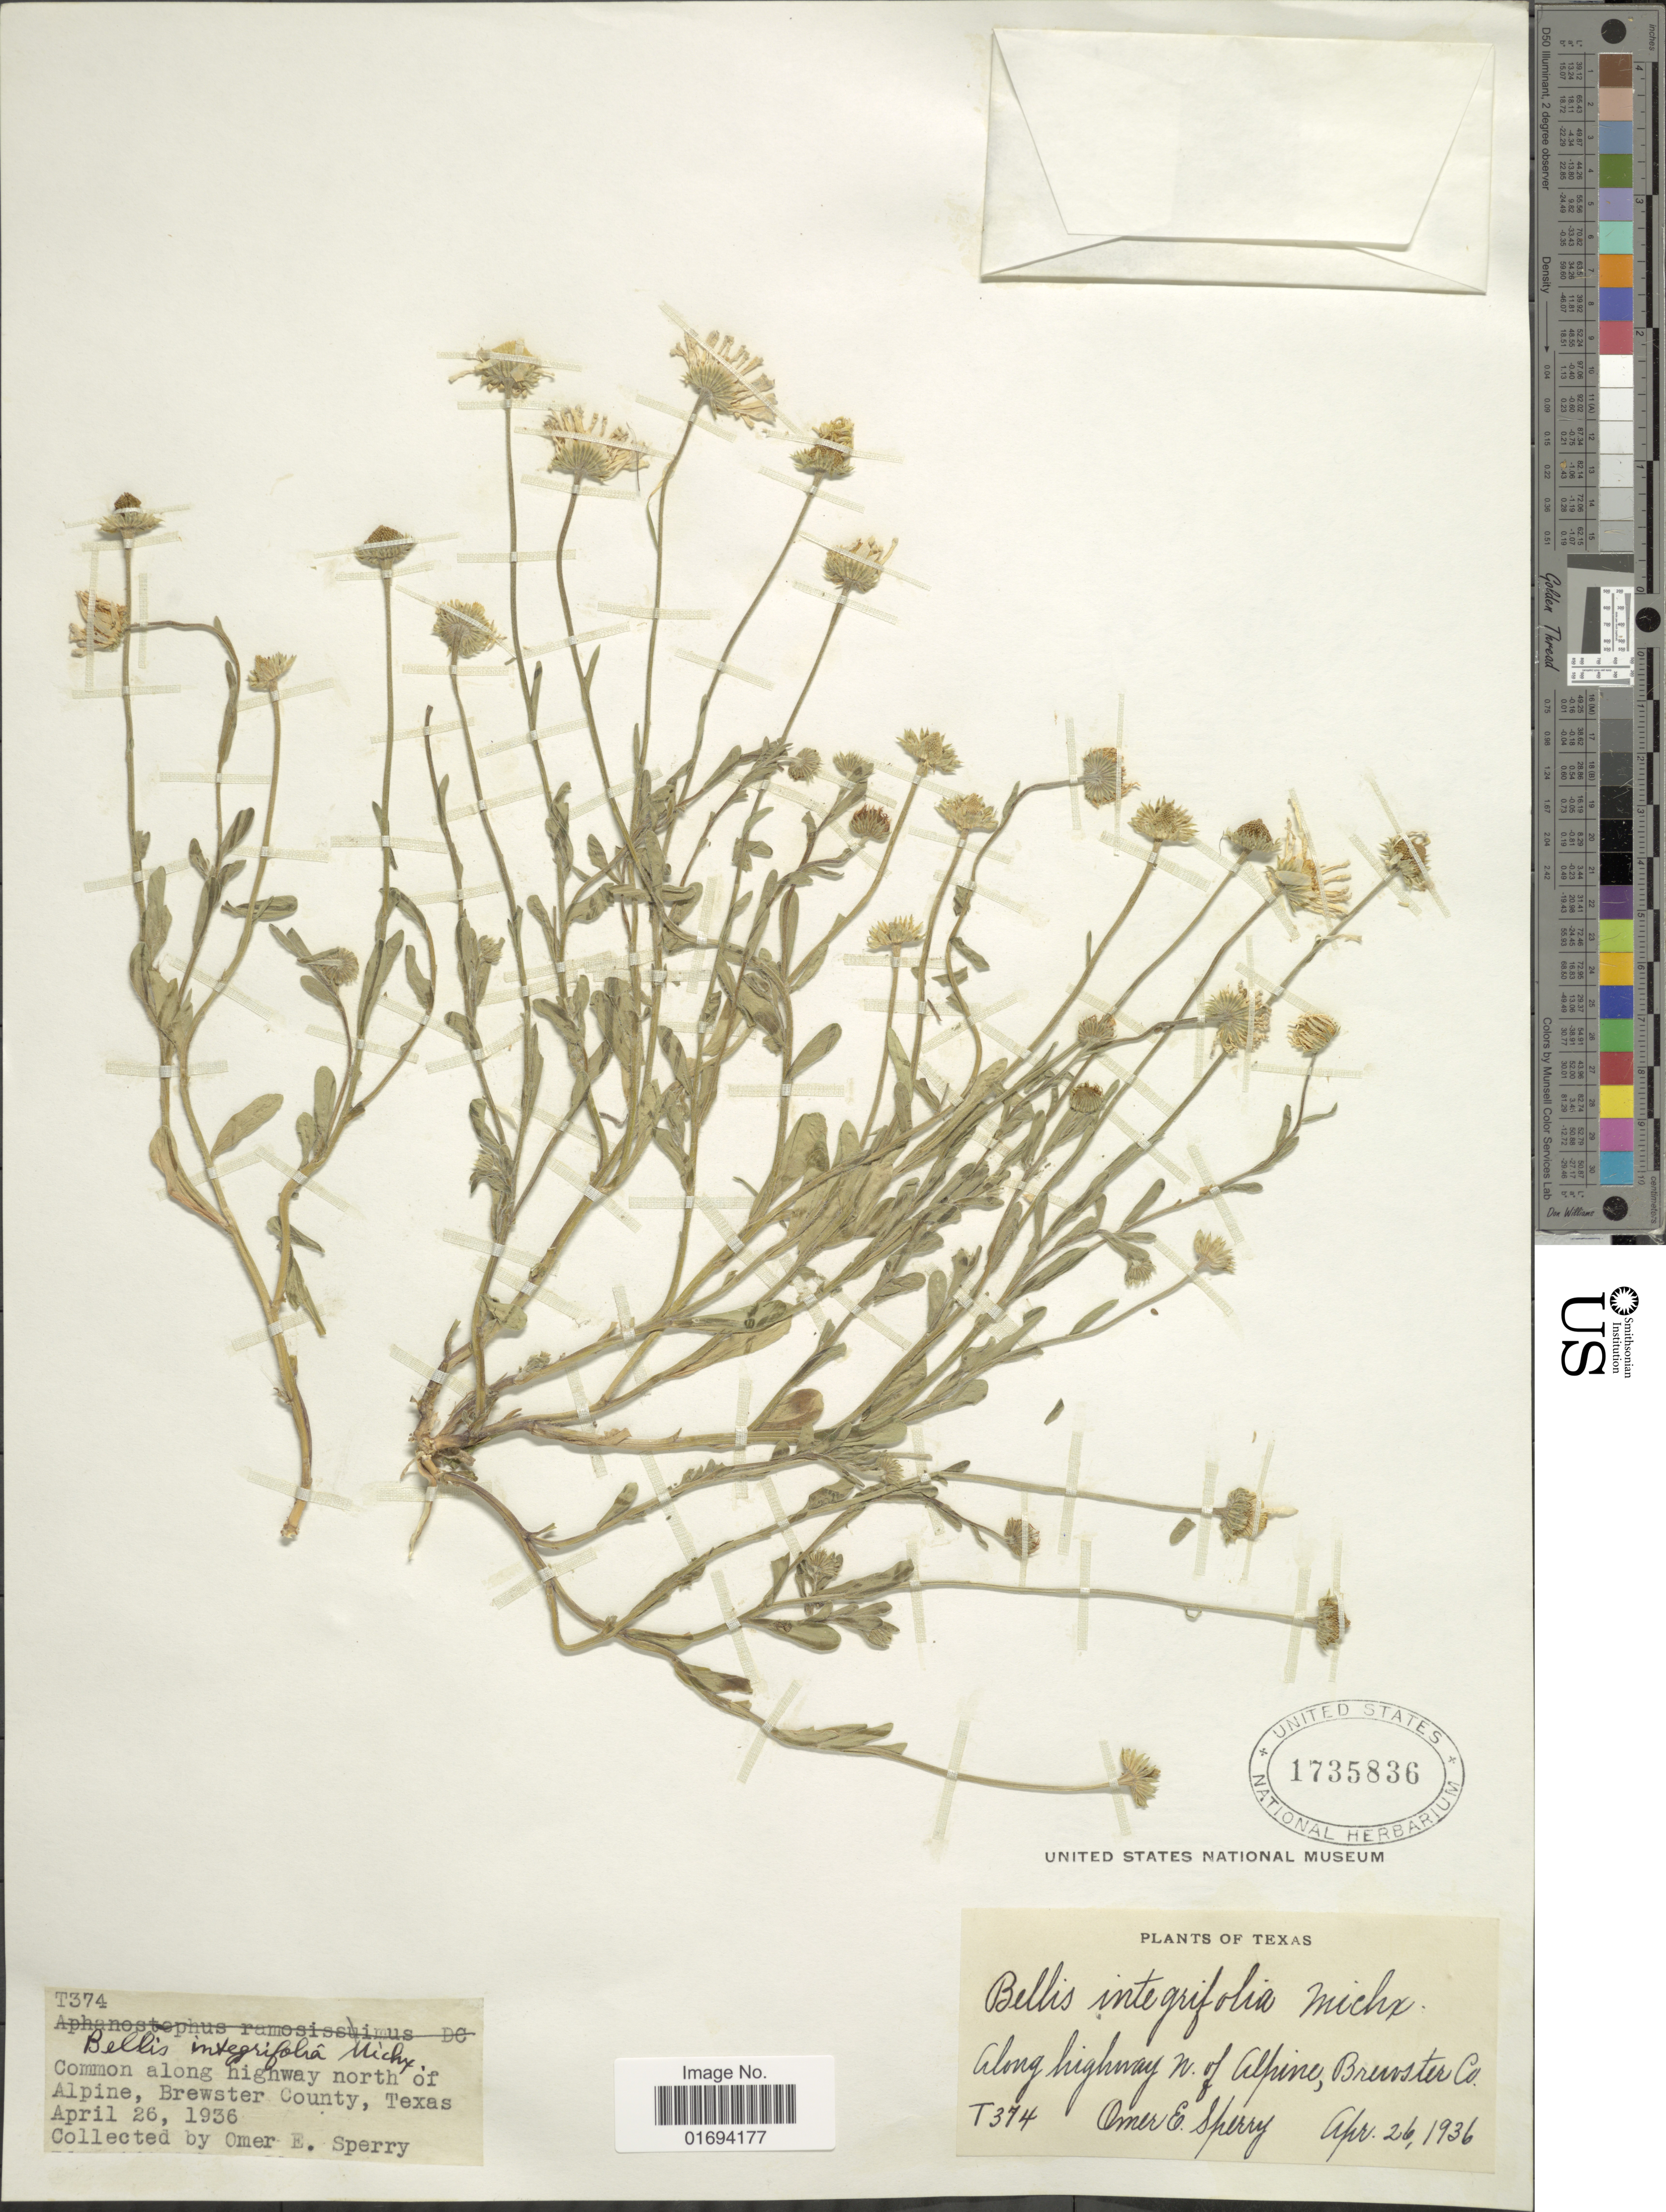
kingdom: Plantae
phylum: Tracheophyta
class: Magnoliopsida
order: Asterales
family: Asteraceae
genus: Astranthium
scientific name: Astranthium integrifolium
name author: (Michx.) Nutt.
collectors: O. E. Sperry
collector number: T374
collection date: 1936-04-26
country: United States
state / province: Texas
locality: Along highway north of Alpine, Brewster County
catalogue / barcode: US 1735836